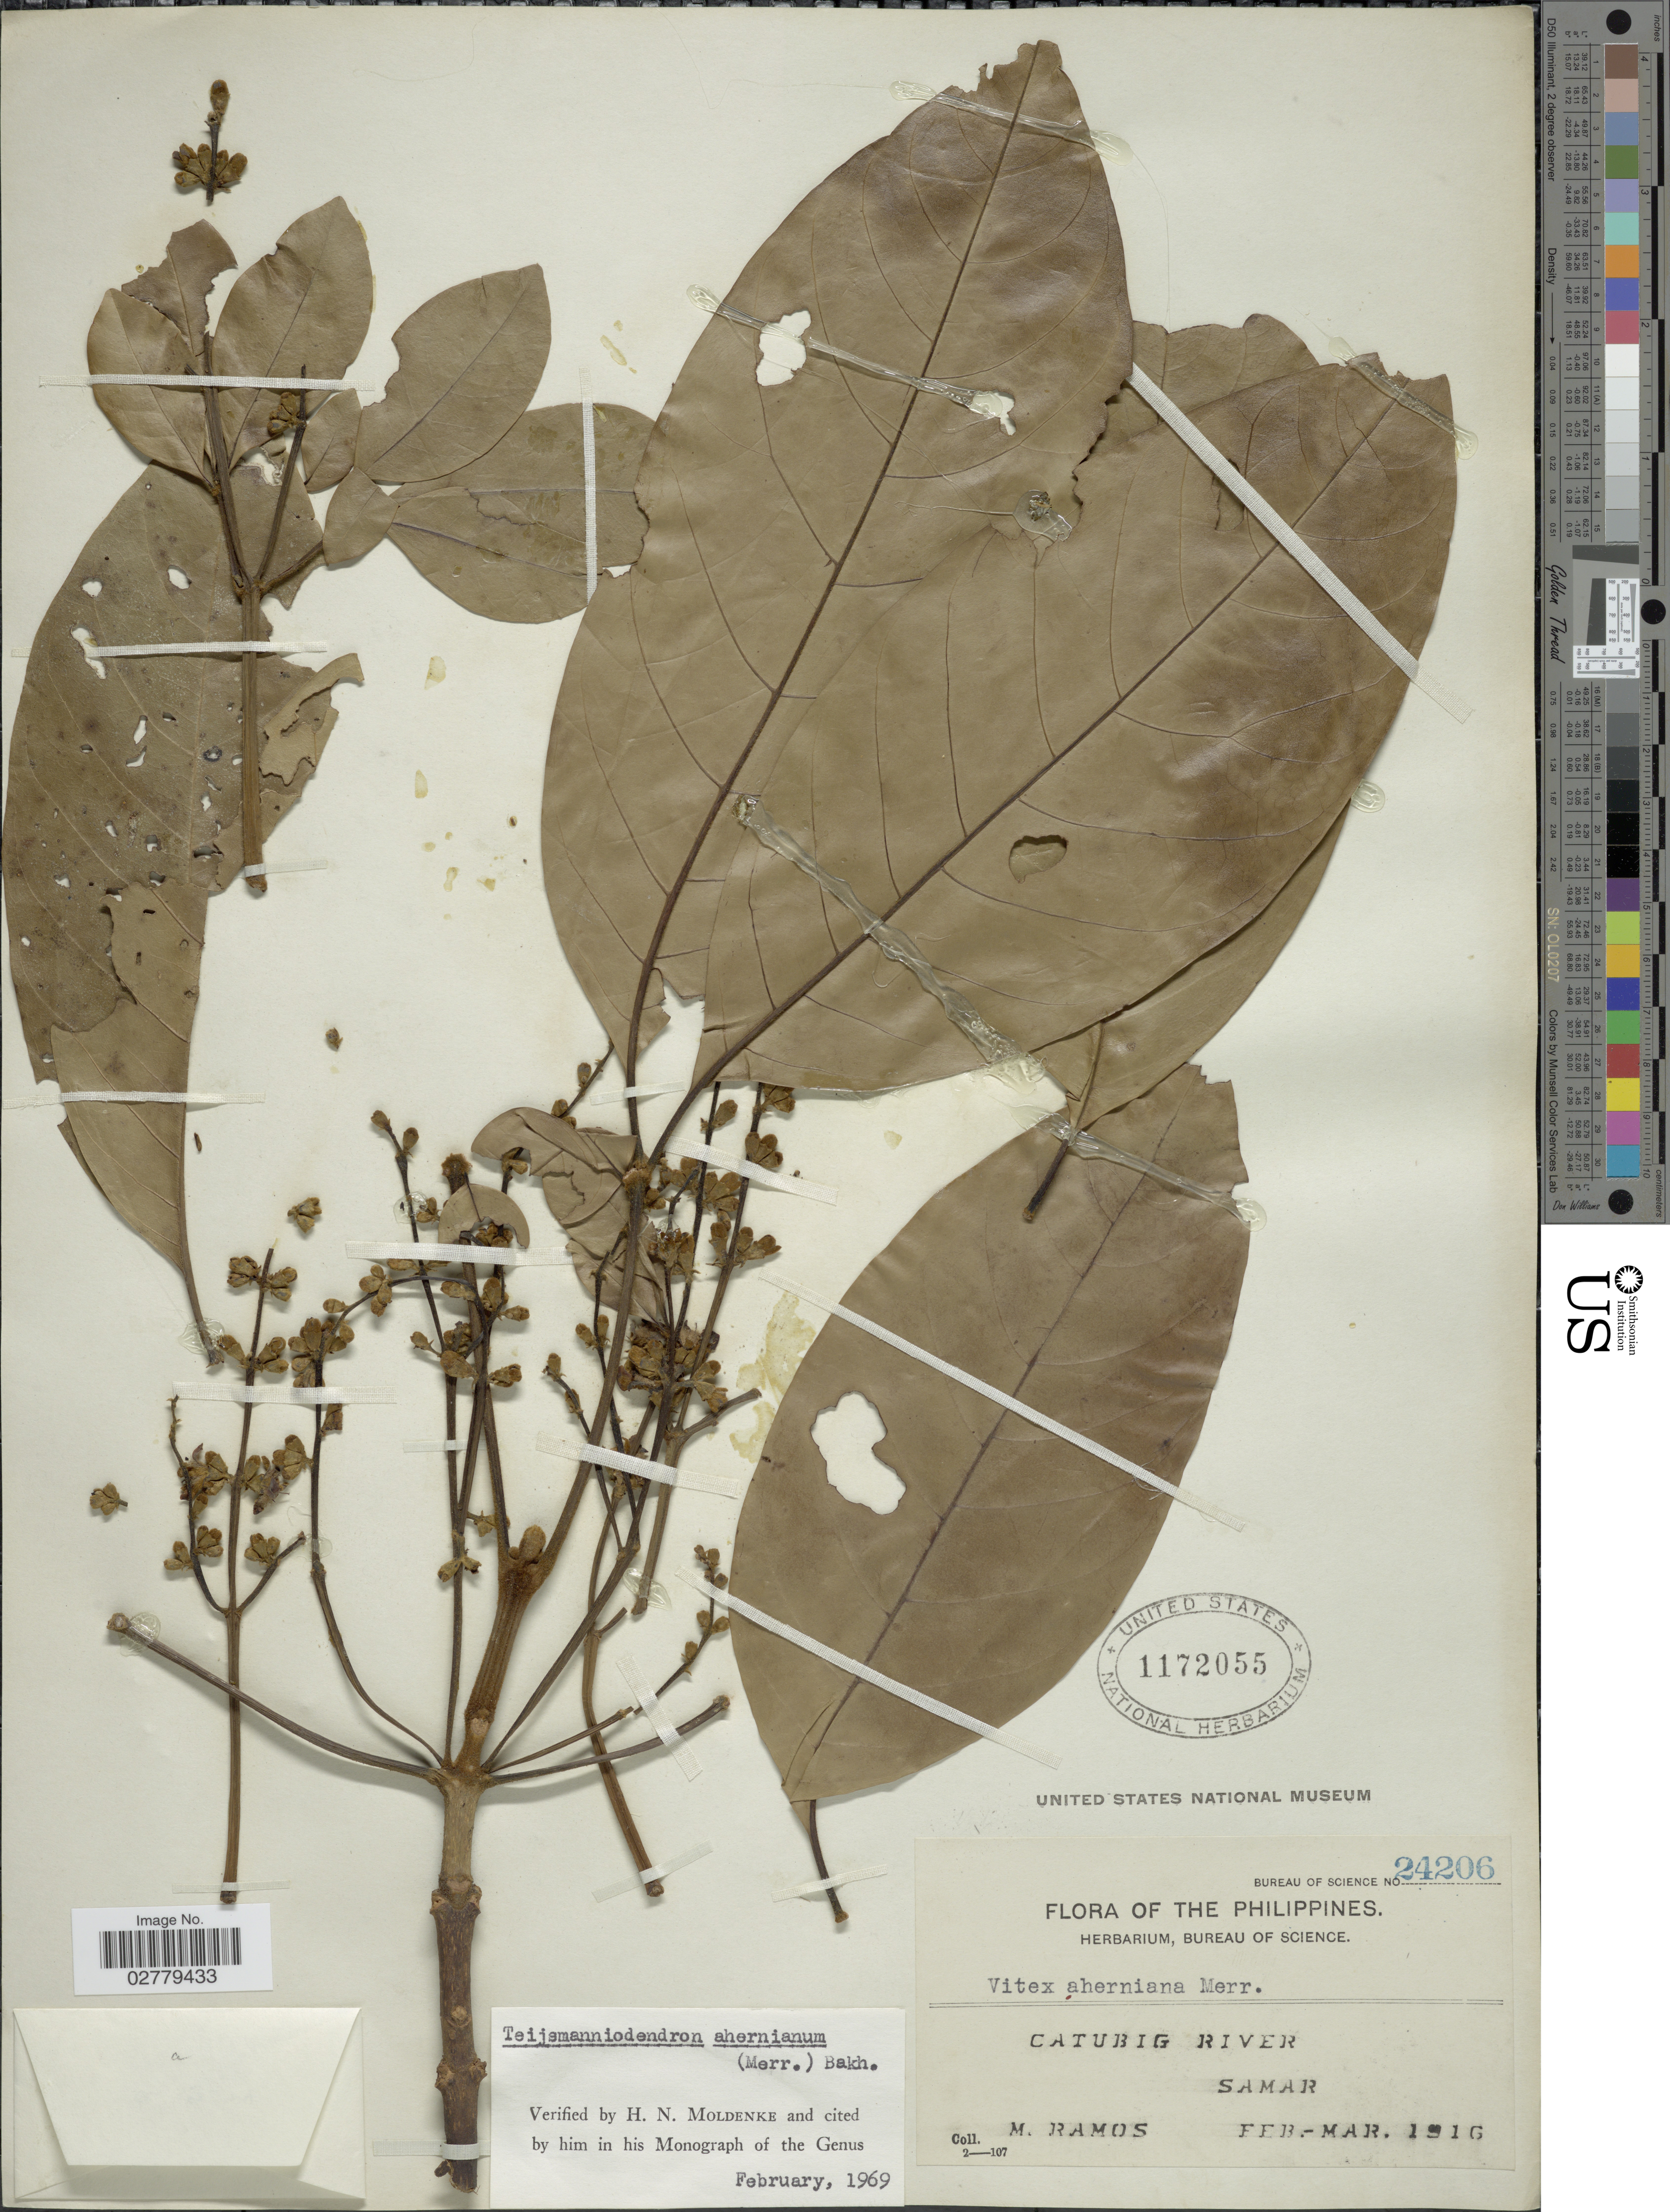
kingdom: Plantae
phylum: Tracheophyta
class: Magnoliopsida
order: Lamiales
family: Lamiaceae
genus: Teijsmanniodendron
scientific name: Teijsmanniodendron ahernianum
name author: (Merr.) Bakh.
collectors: M. Ramos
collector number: Bureau of Science 24206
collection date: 1916-02/1916-03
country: Philippines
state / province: Eastern Visayas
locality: Catubig River. Samar.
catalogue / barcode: US 1172055